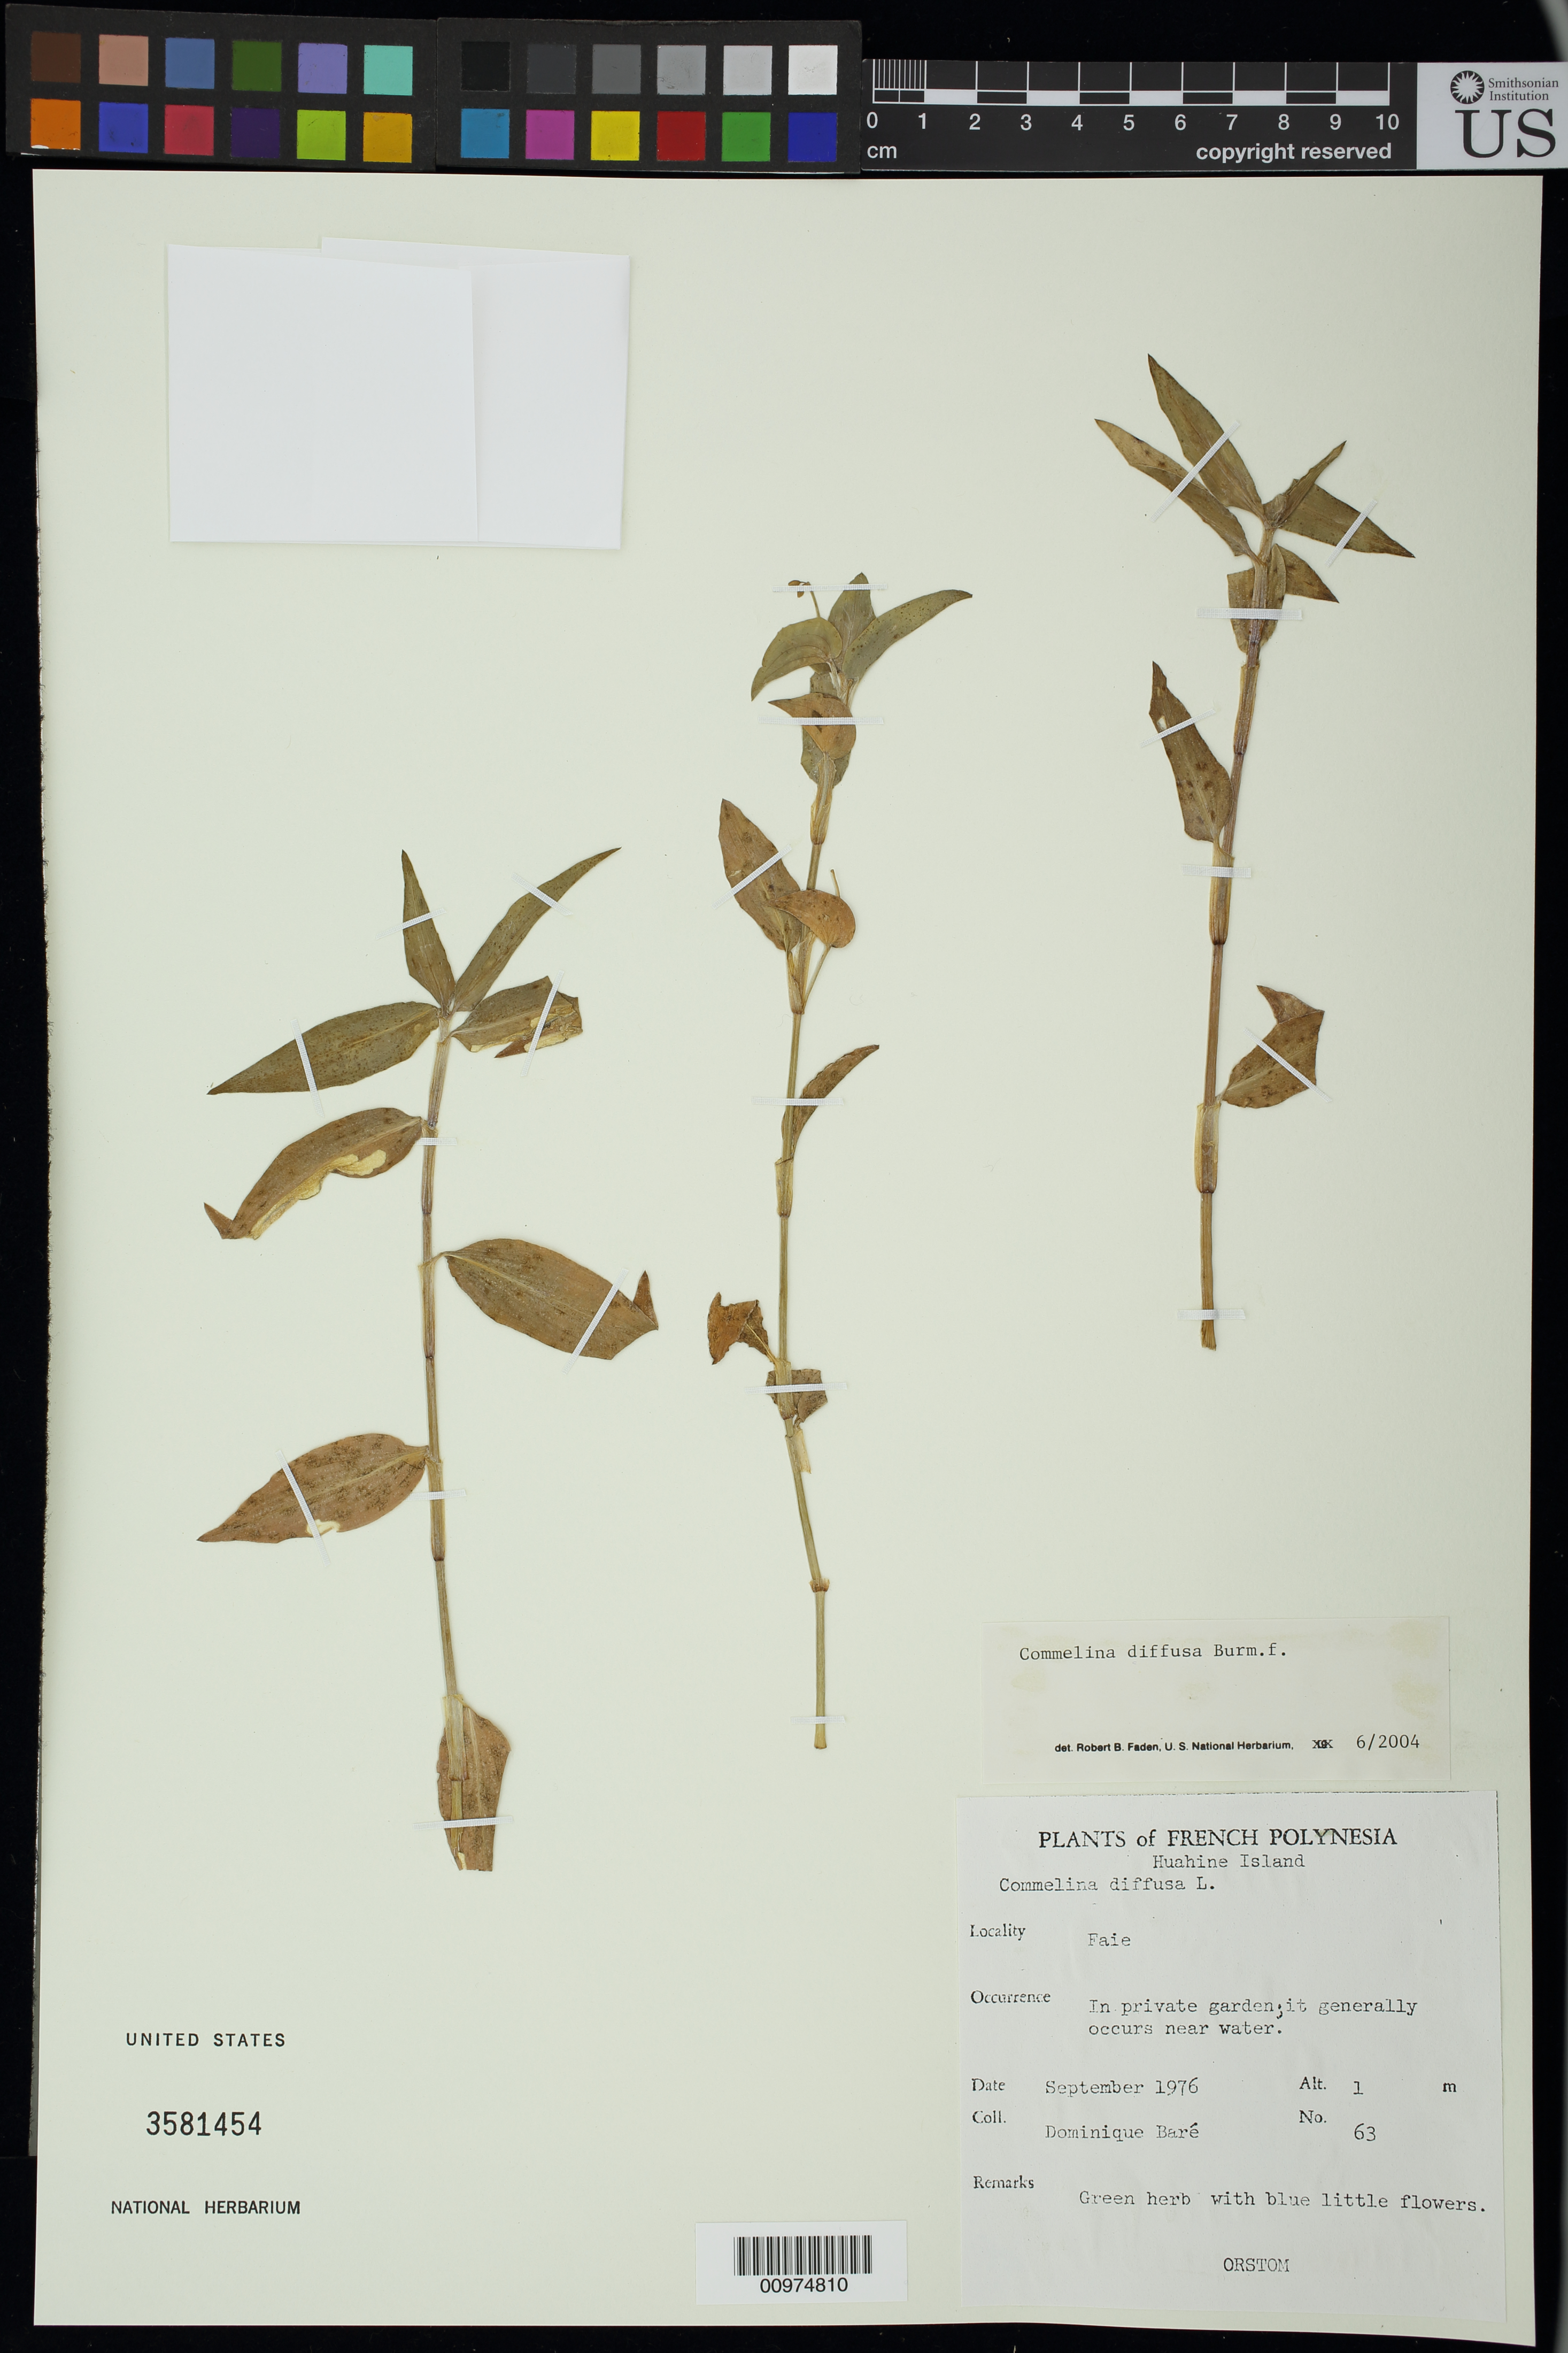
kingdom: Plantae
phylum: Tracheophyta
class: Liliopsida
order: Commelinales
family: Commelinaceae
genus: Commelina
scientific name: Commelina diffusa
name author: Burm. f.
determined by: Faden, Robert B., (US), Smithsonian Institution - National Museum of Natural History (UNITED STATES)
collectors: D. Baré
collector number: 63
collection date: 1976-09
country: French Polynesia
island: Huahine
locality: Faie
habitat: In private garden; it generally occurs near water.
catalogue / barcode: US 3581454